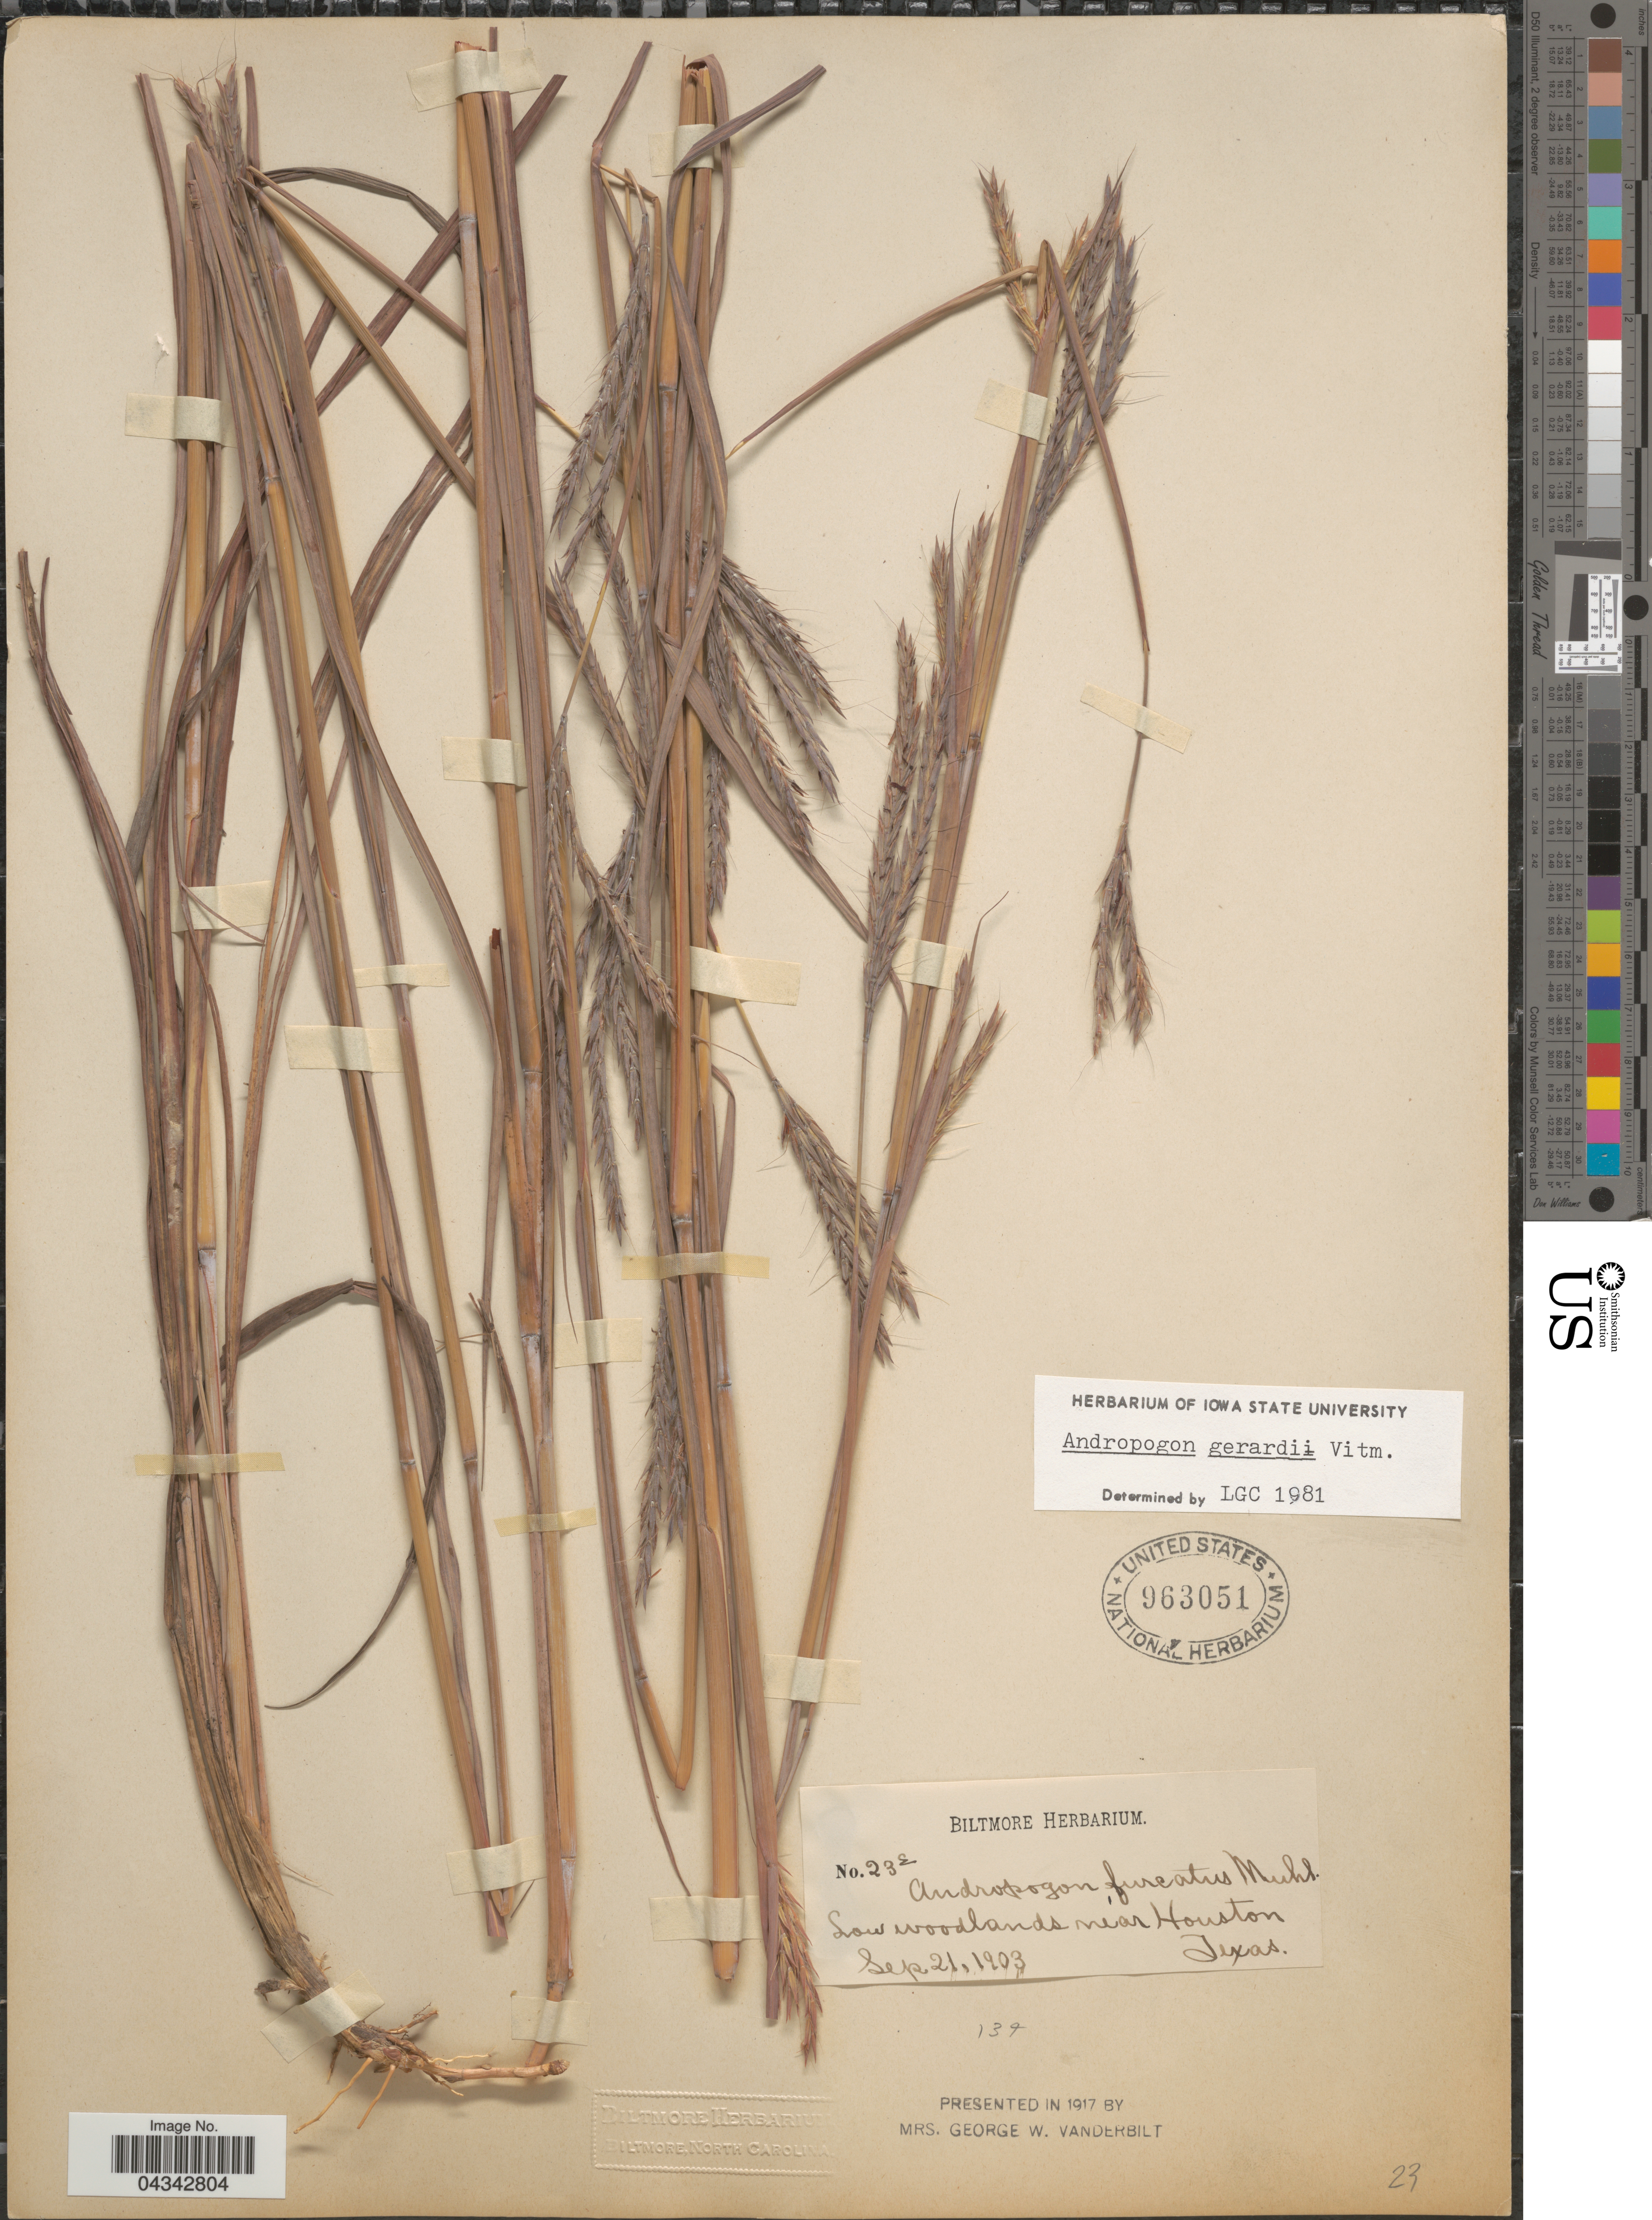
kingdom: Plantae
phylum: Tracheophyta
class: Liliopsida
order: Poales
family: Poaceae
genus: Andropogon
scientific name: Andropogon gerardii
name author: Vitman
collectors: ex herb. Biltmore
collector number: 23E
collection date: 1903-09-21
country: United States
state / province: Texas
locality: Near Houston.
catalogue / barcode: US 963051